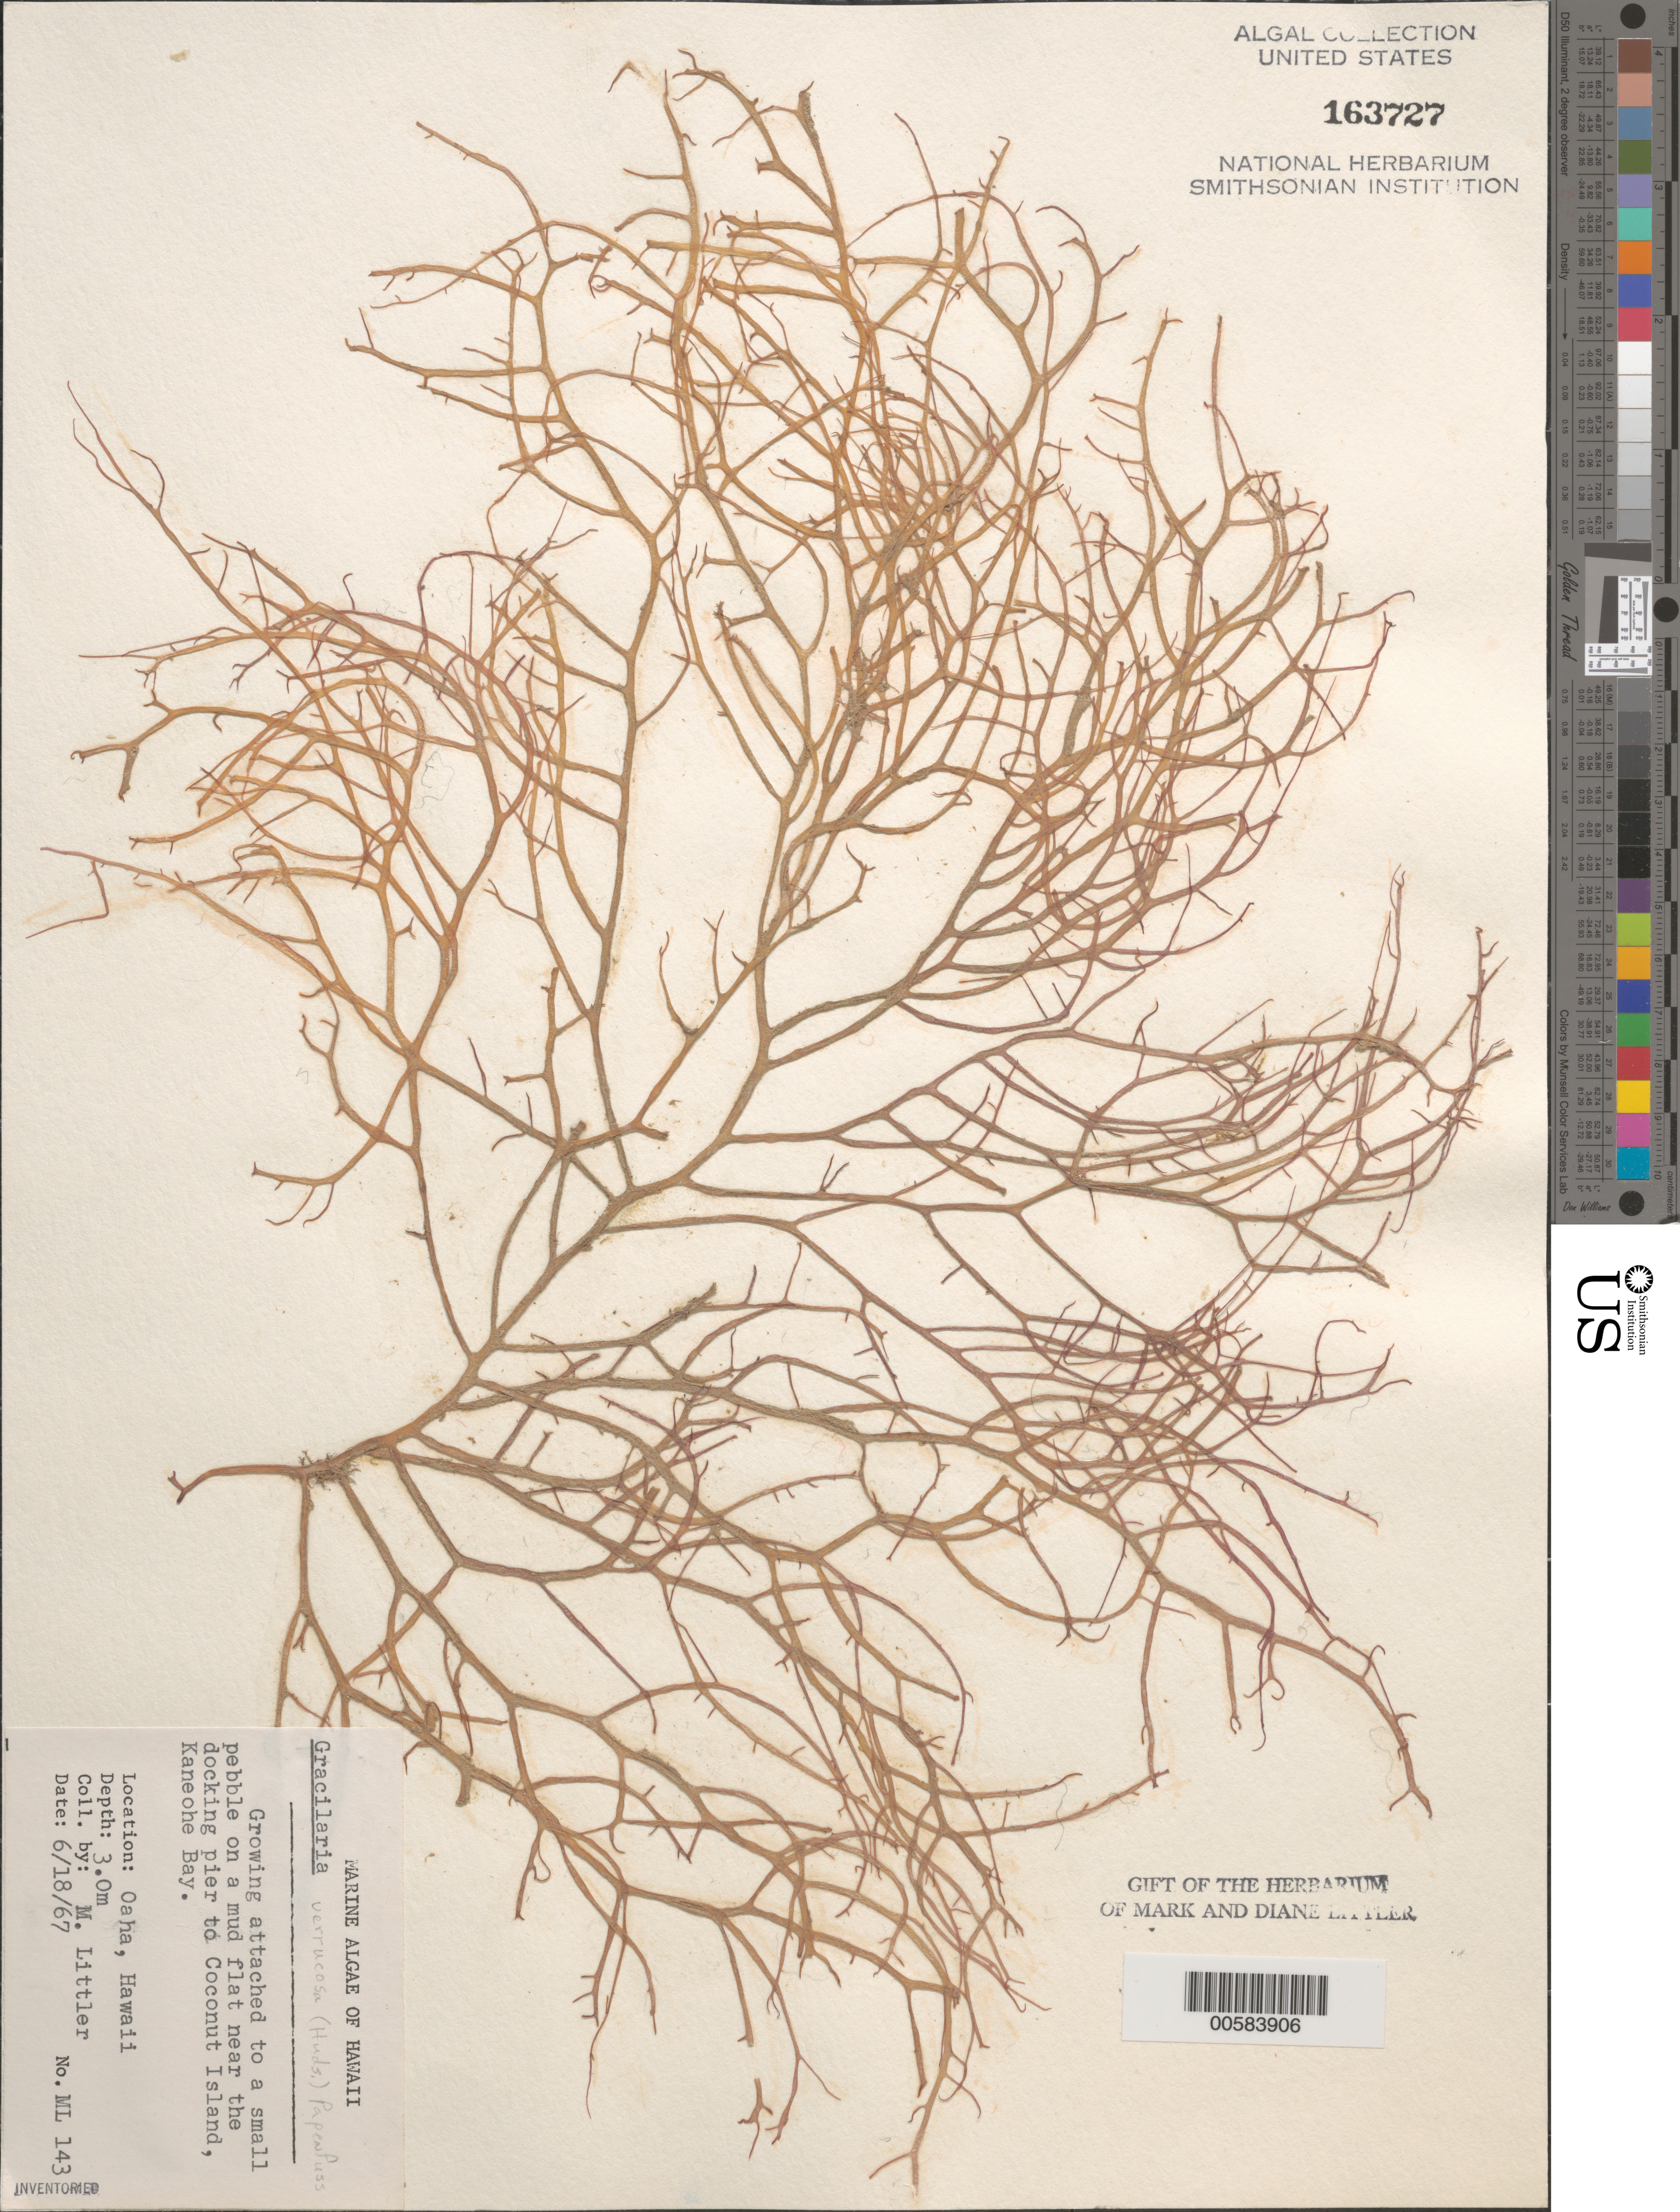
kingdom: Plantae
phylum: Rhodophyta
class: Florideophyceae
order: Gracilariales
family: Gracilariaceae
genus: Gracilariopsis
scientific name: Gracilariopsis longissima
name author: (S.G. Gmel.) Steentoft et al.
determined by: Algae name updating Project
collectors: M. M. Littler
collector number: ML 143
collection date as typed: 18 Jun 1967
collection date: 1967-06-18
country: United States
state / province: Hawaii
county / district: Honolulu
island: Oahu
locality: Kaneohe Bay, Coconut Island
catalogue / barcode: US 163727